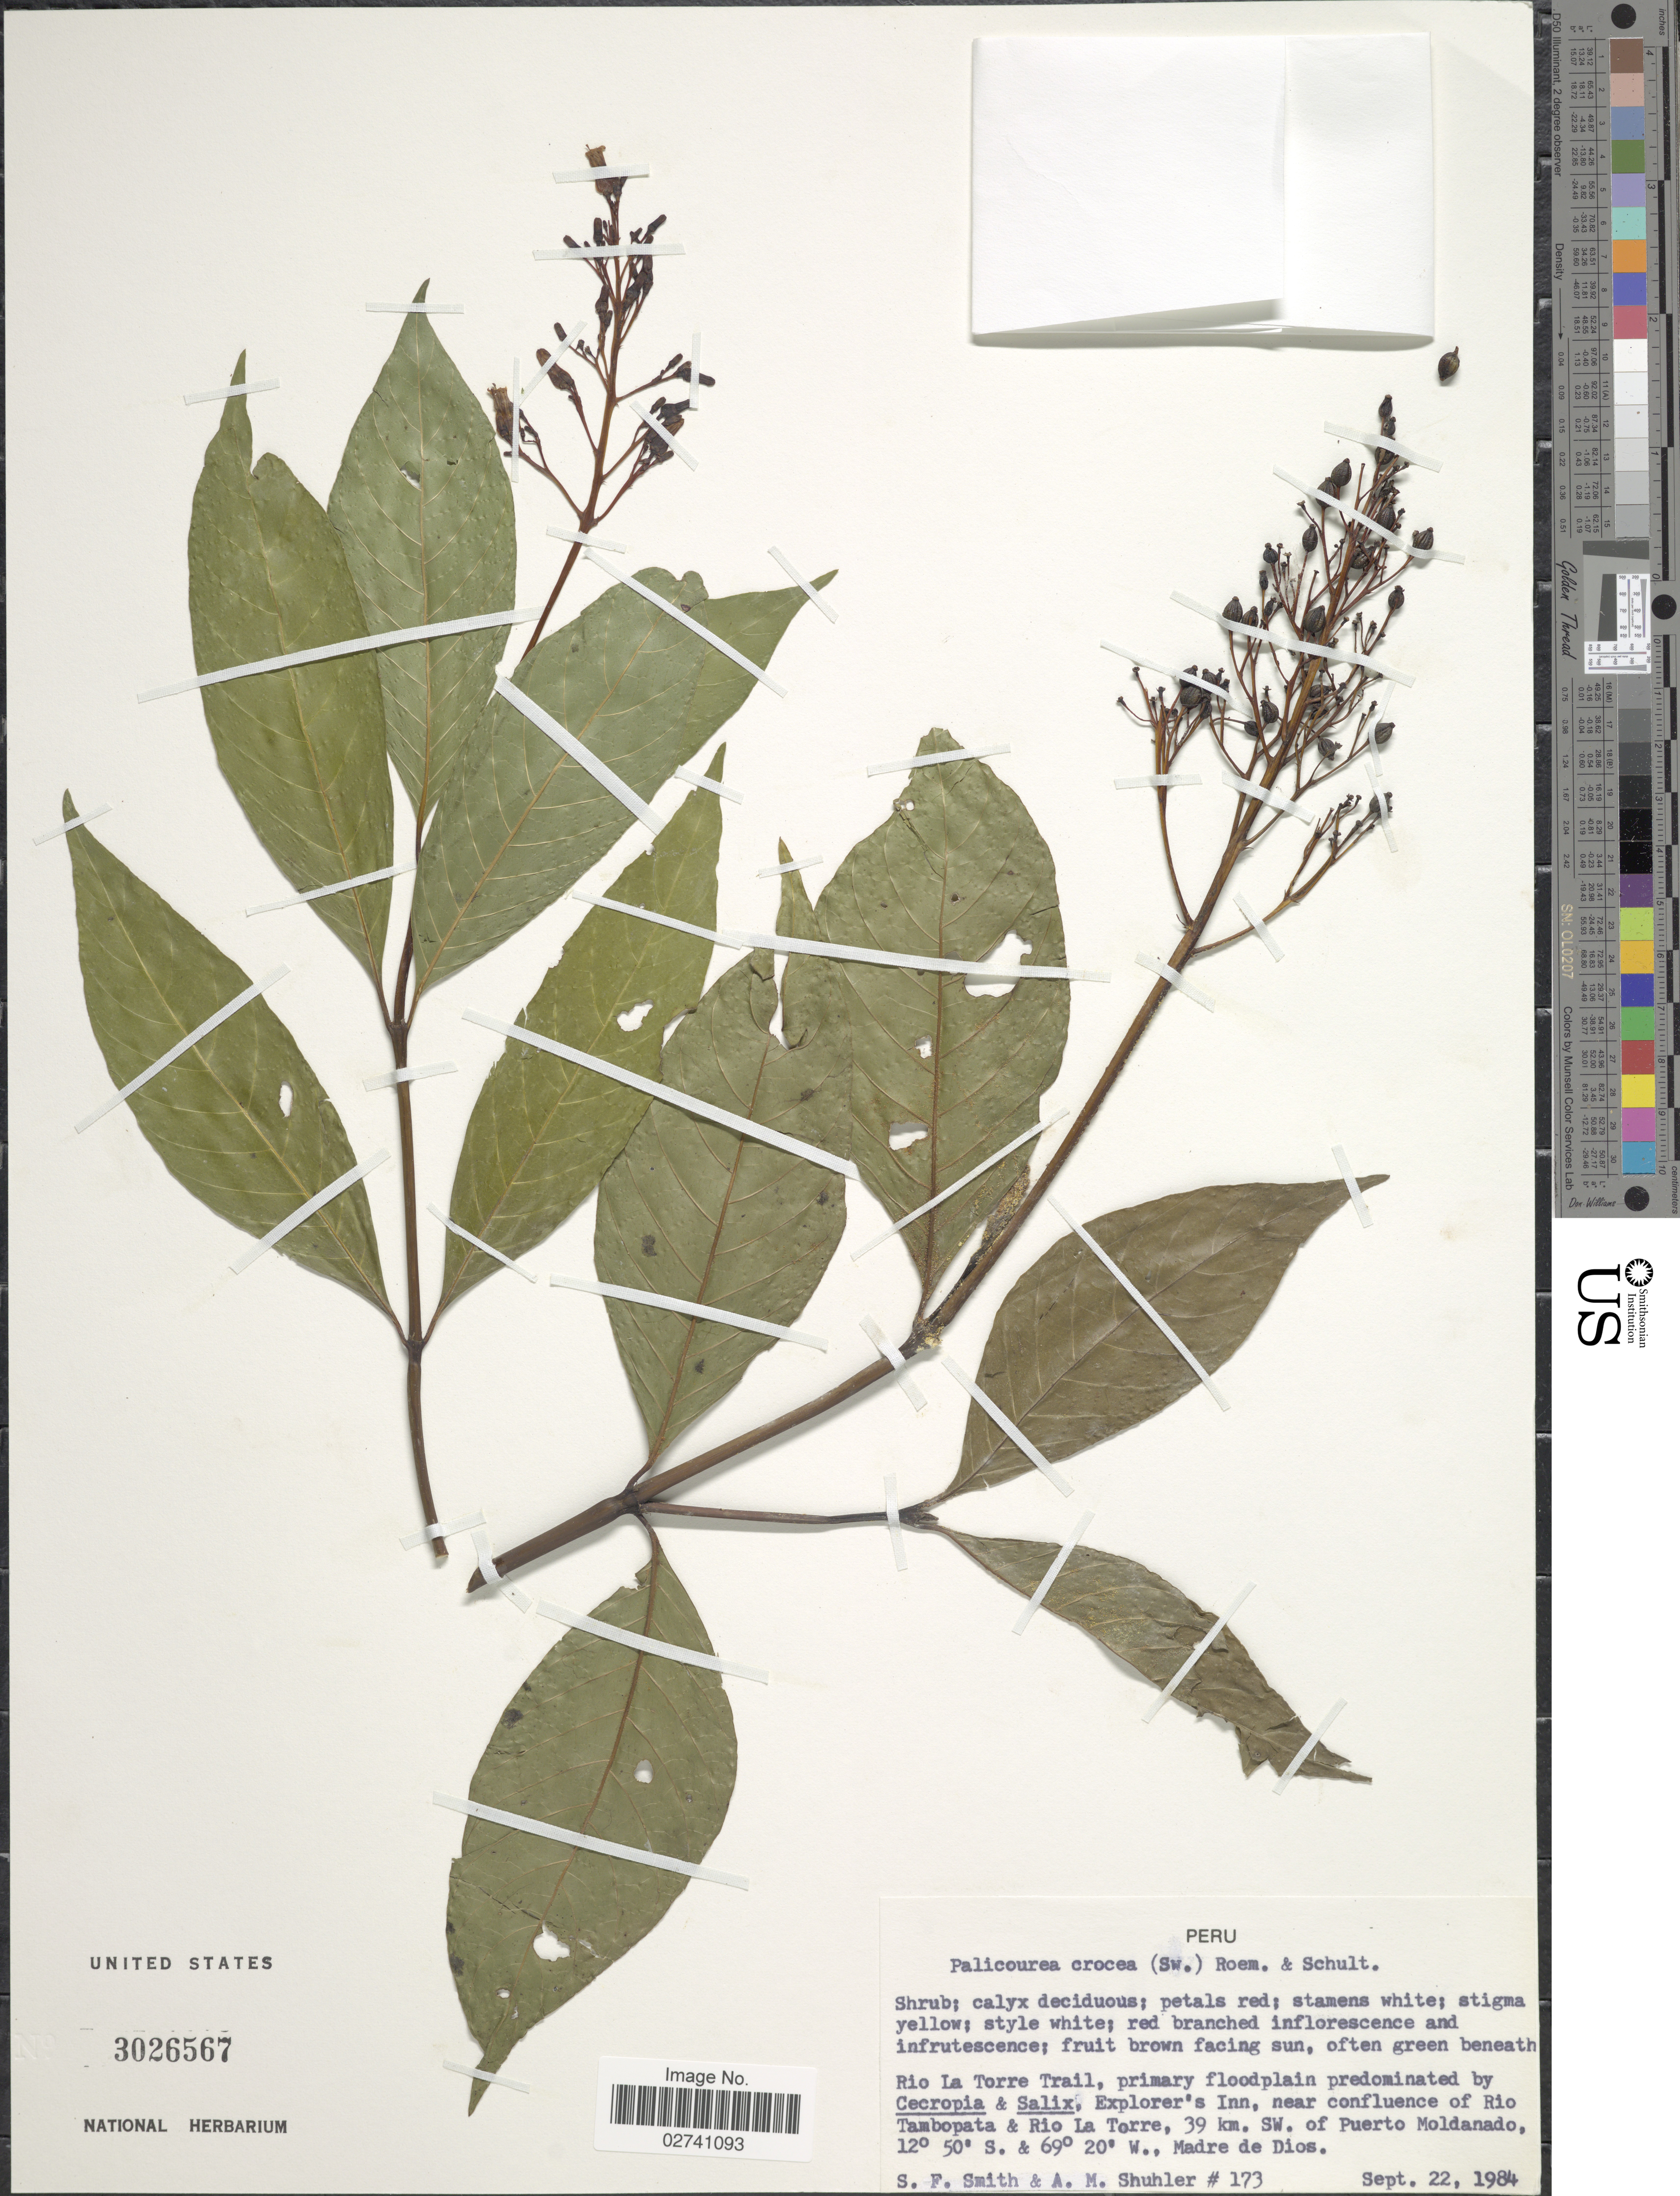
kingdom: Plantae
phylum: Tracheophyta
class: Magnoliopsida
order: Gentianales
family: Rubiaceae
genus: Palicourea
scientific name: Palicourea crocea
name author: (Sw.) Schult.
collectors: S.F. Smith & A. Shuhler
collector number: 173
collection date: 1984-09-22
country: Peru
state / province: Madre de Dios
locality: Rio La Torre Trail, Explorer's Inn, near confluence of Rio Tambopata & Rio La Torre, 39 km. SW. of Puerto Moldanado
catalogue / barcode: US 3026567